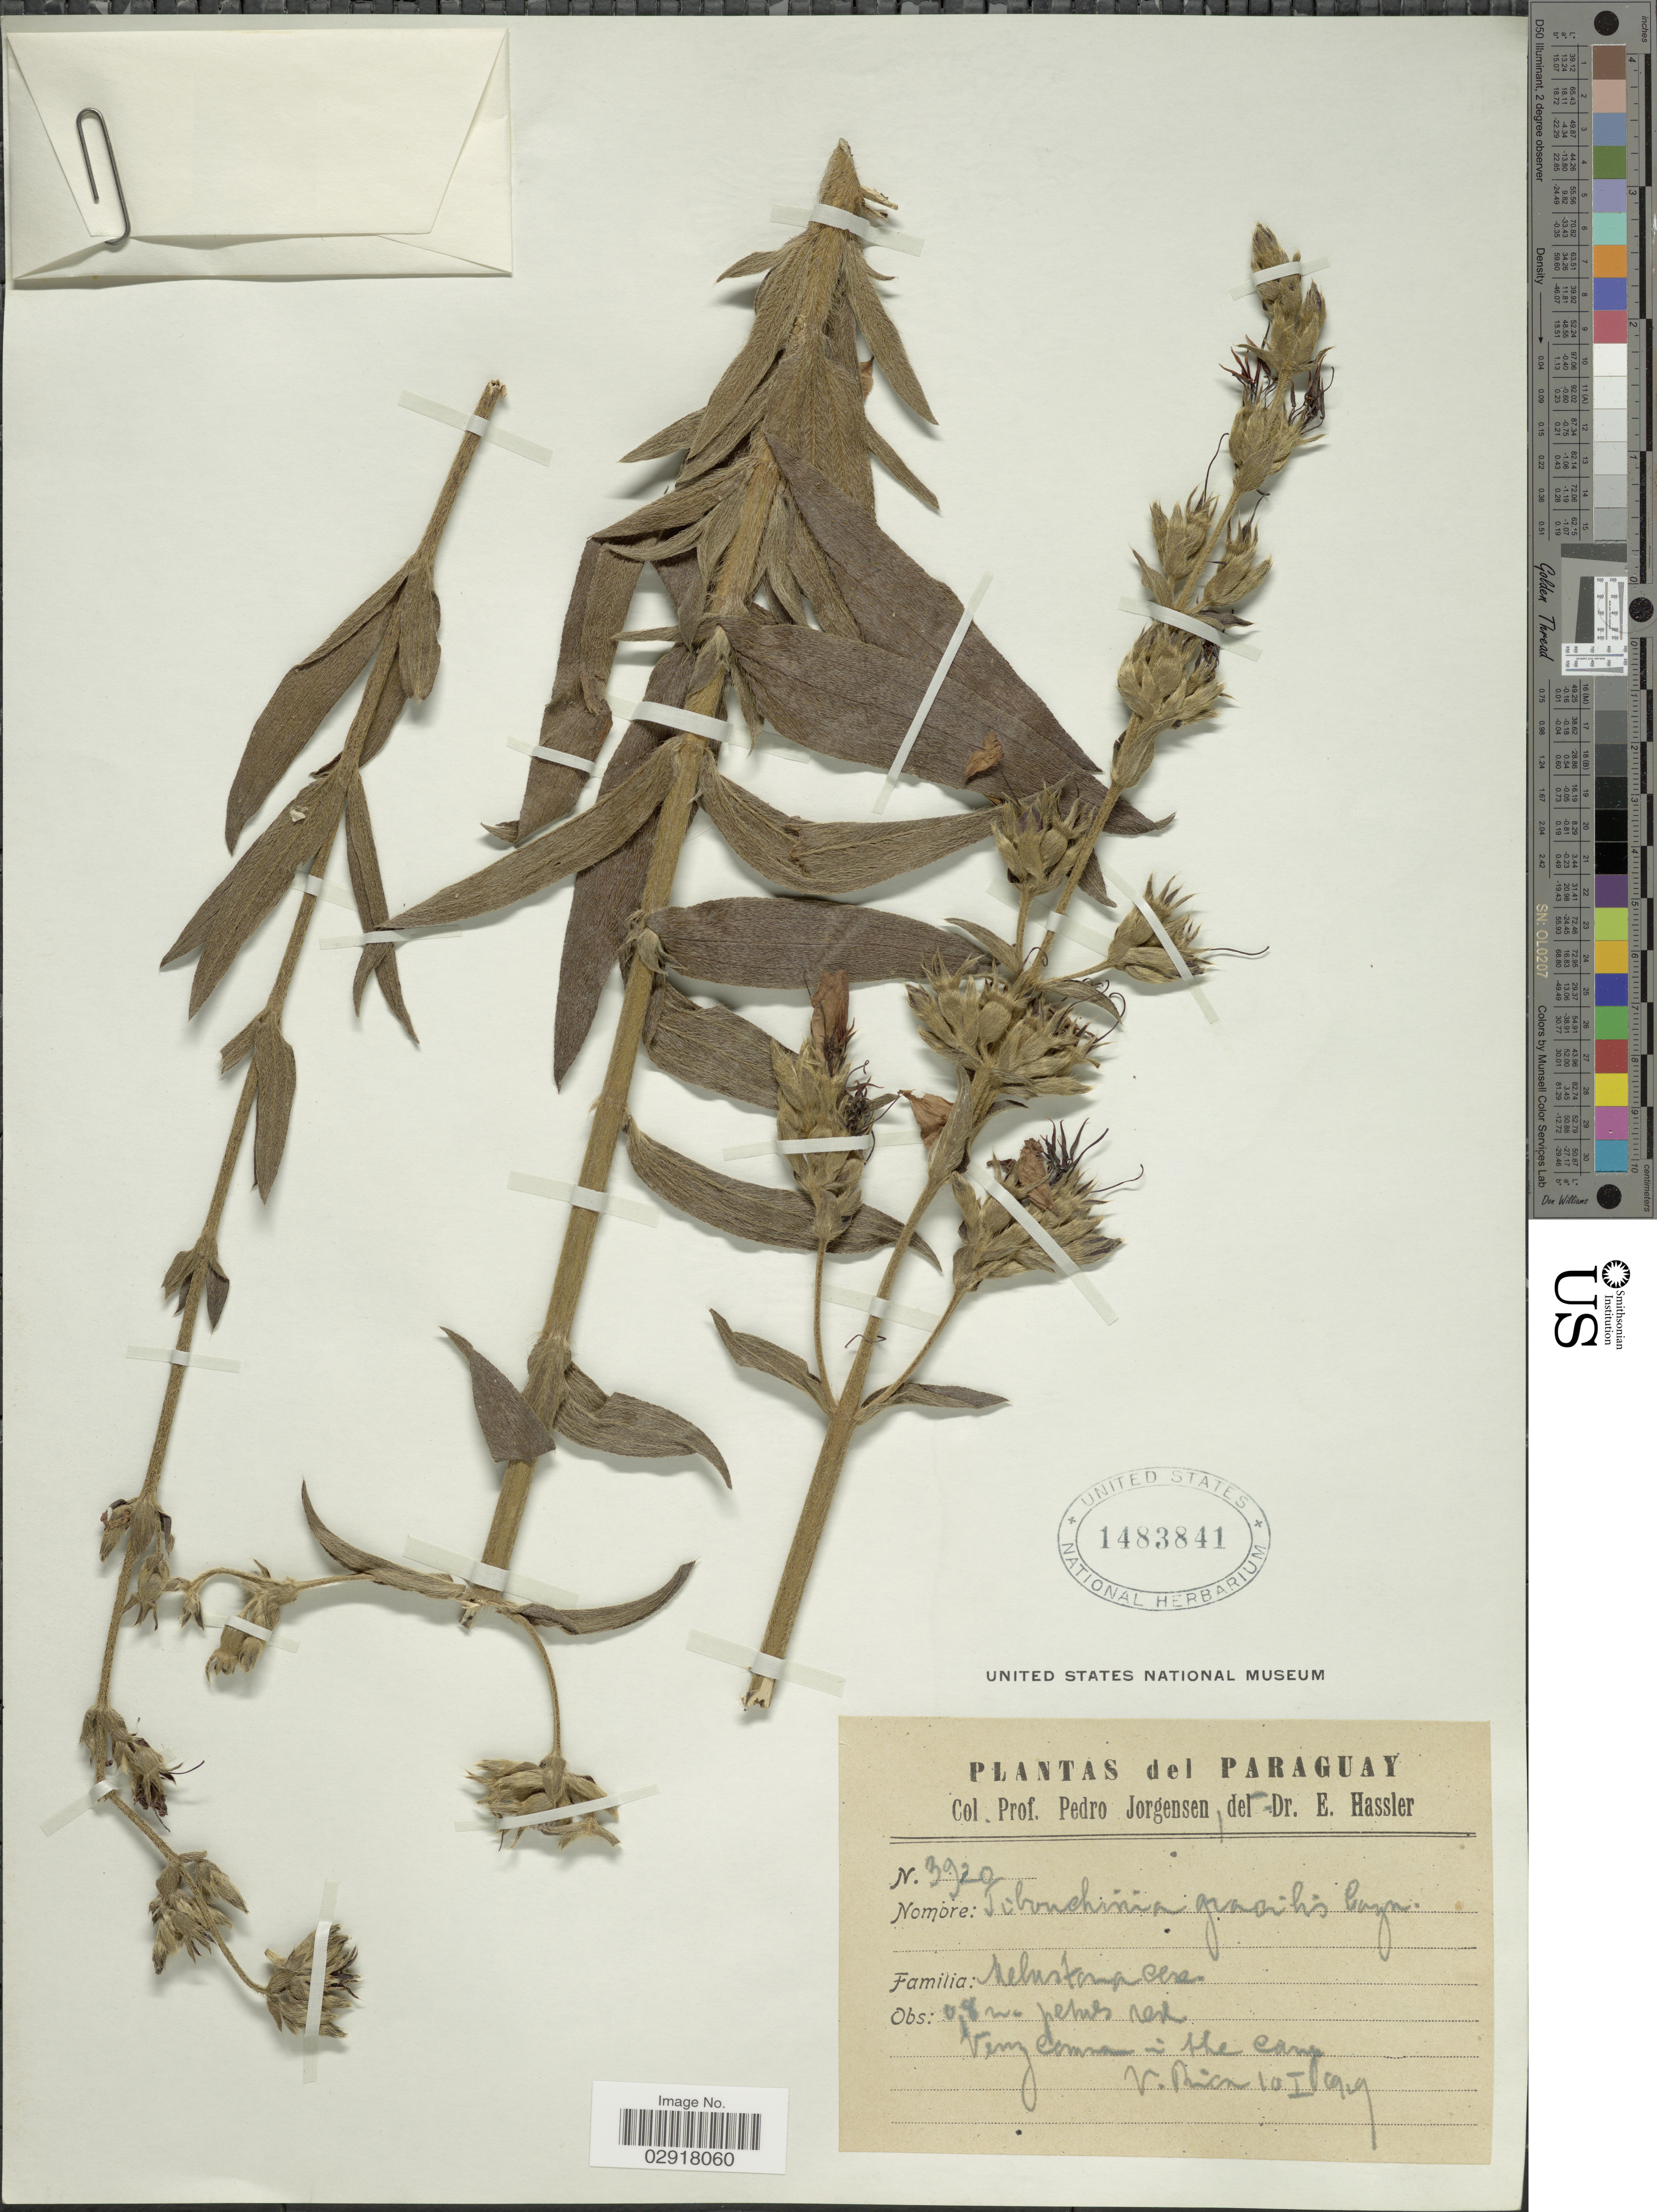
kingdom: Plantae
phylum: Tracheophyta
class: Magnoliopsida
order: Myrtales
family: Melastomataceae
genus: Chaetogastra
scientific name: Chaetogastra gracilis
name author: (Bonpl.) DC.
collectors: P. Jörgensen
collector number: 3920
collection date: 1929-01-10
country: Paraguay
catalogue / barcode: US 1483841